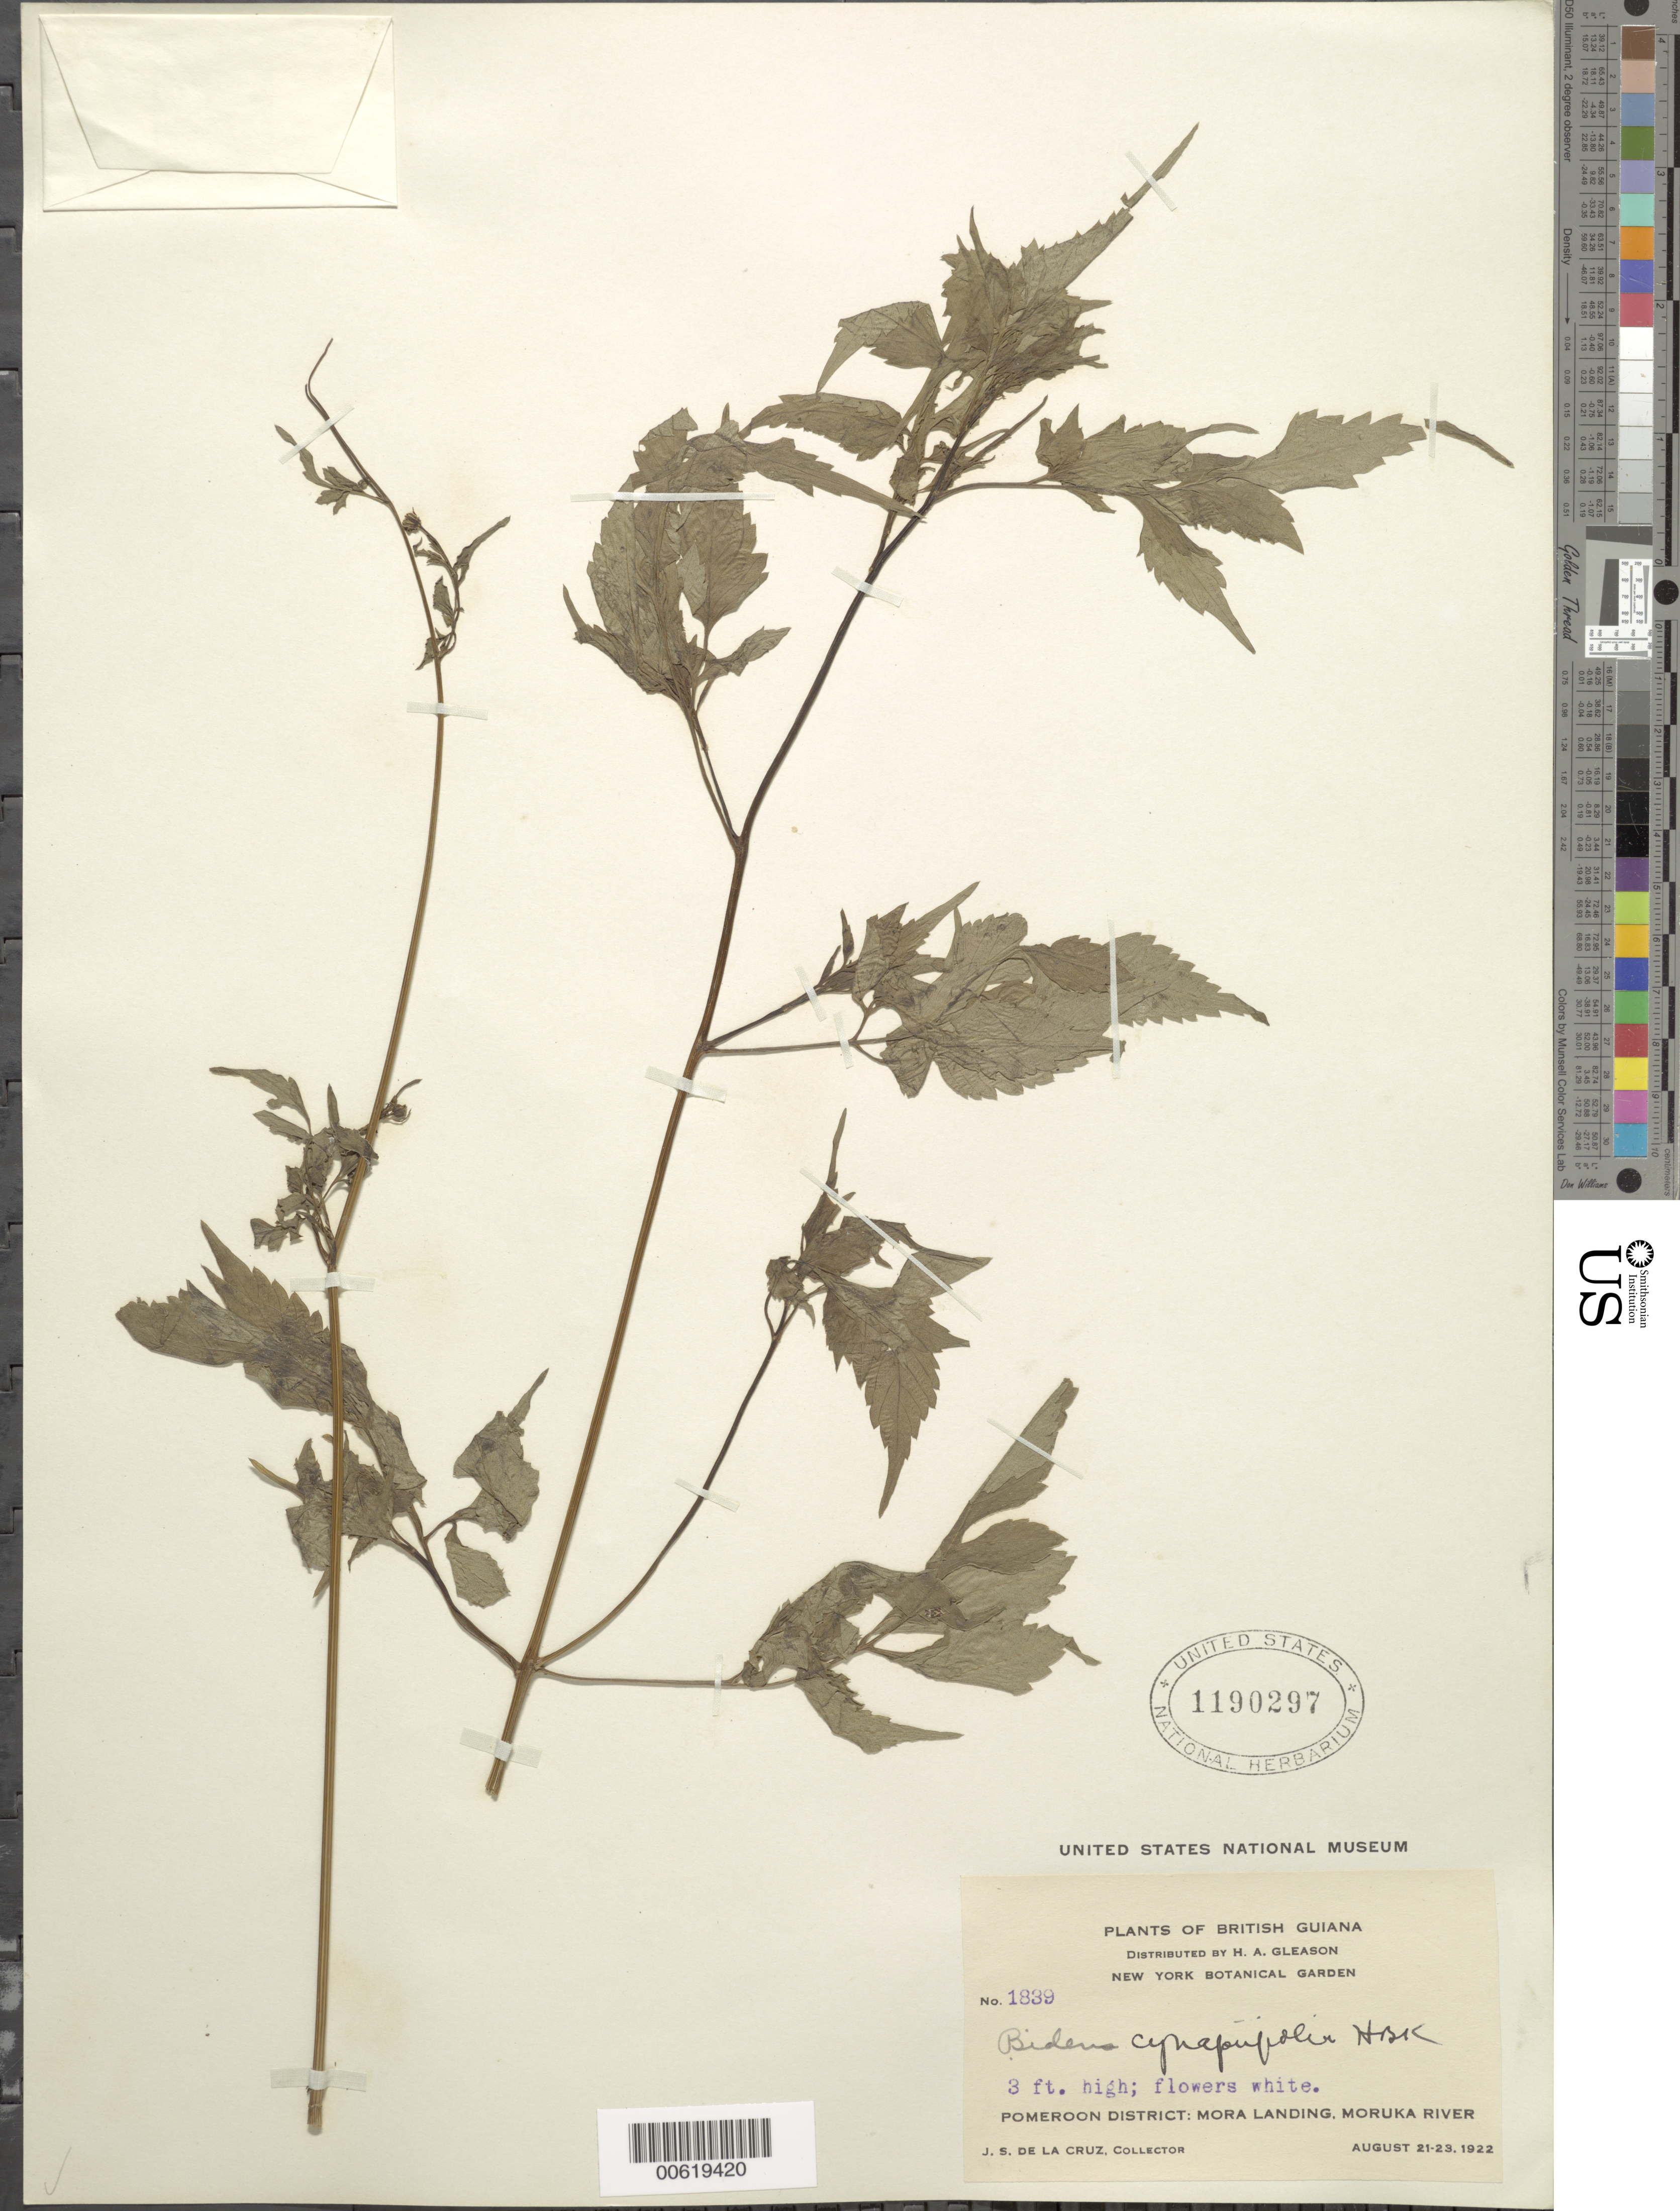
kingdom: Plantae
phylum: Tracheophyta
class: Magnoliopsida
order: Asterales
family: Asteraceae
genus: Bidens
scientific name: Bidens cynapiifolia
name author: Kunth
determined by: Sherff, E. E.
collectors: J. S. de la Cruz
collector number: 1839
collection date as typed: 21-Aug-22 to 23-Aug-22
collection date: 1922-08-21/1922-08-23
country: Guyana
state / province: Barima-Waini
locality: Mora Landing, Moruka R., Pomeroon Dist.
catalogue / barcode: US 1190297